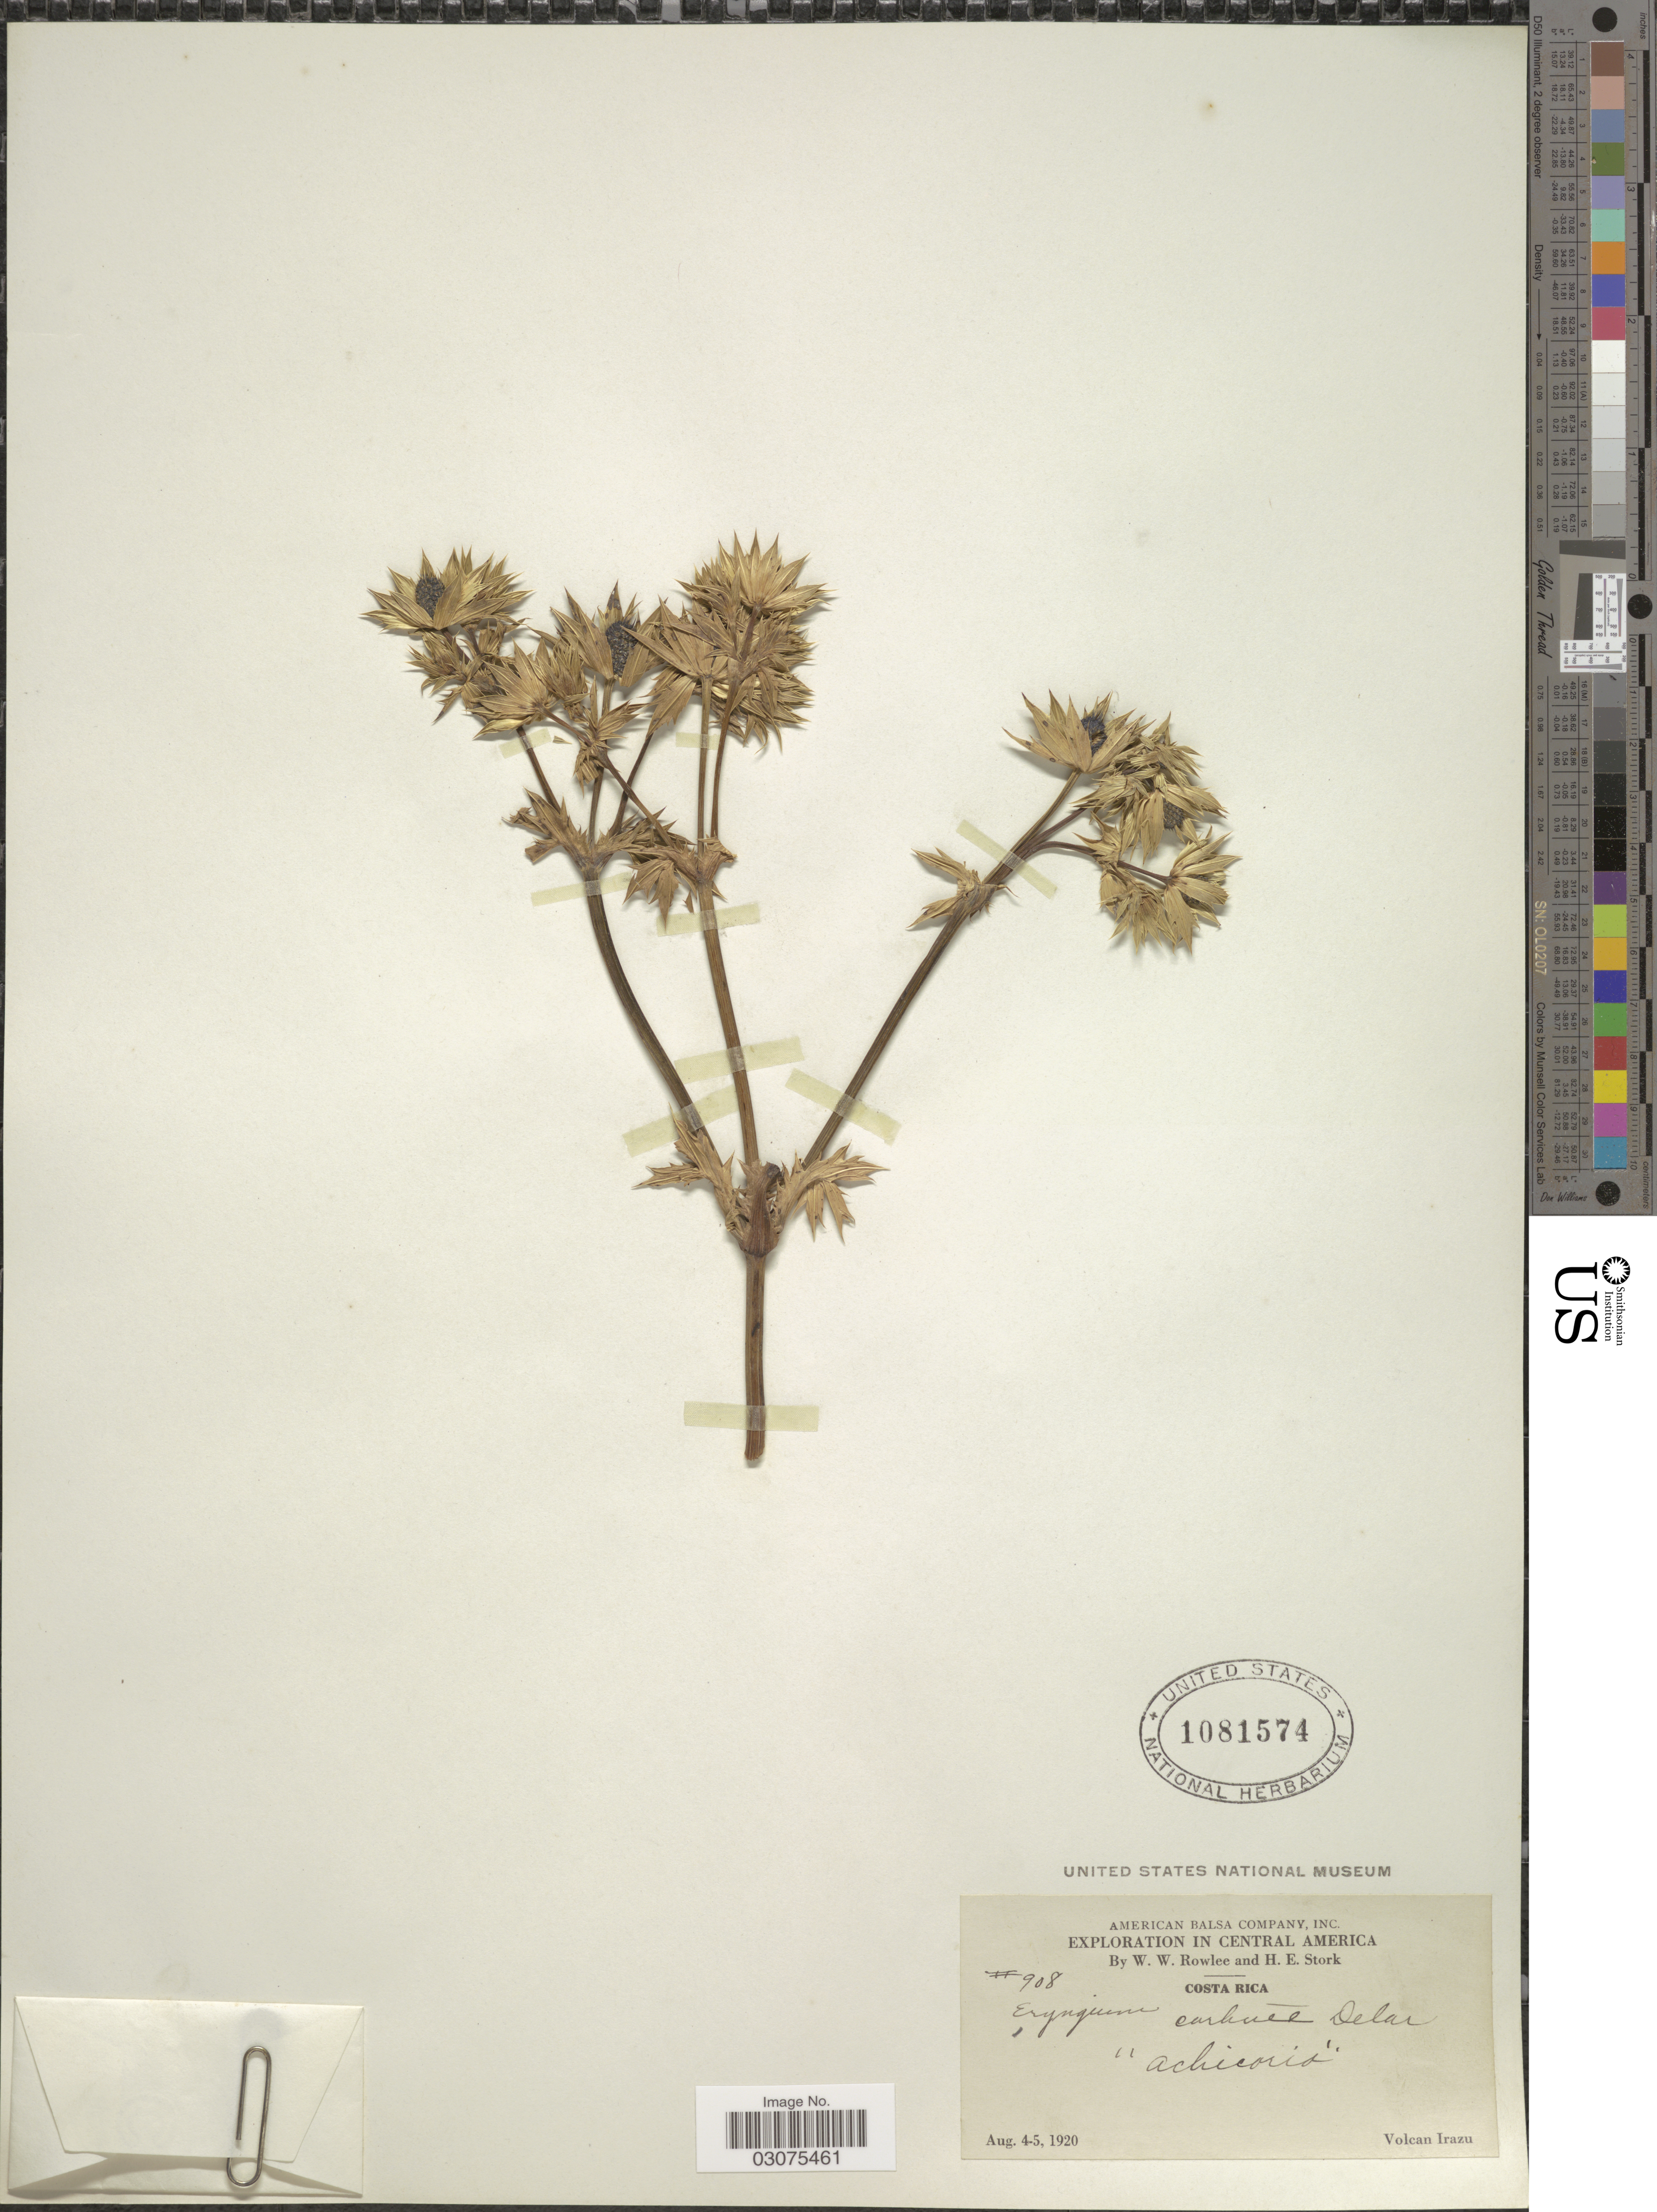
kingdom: Plantae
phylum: Tracheophyta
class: Magnoliopsida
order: Apiales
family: Apiaceae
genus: Eryngium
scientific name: Eryngium carlinae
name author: F. Delaroche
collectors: W. W. Rowlee & H. E. Stork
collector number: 908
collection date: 1920-08-04/1920-08-05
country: Costa Rica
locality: Achicoria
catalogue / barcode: US 1081574